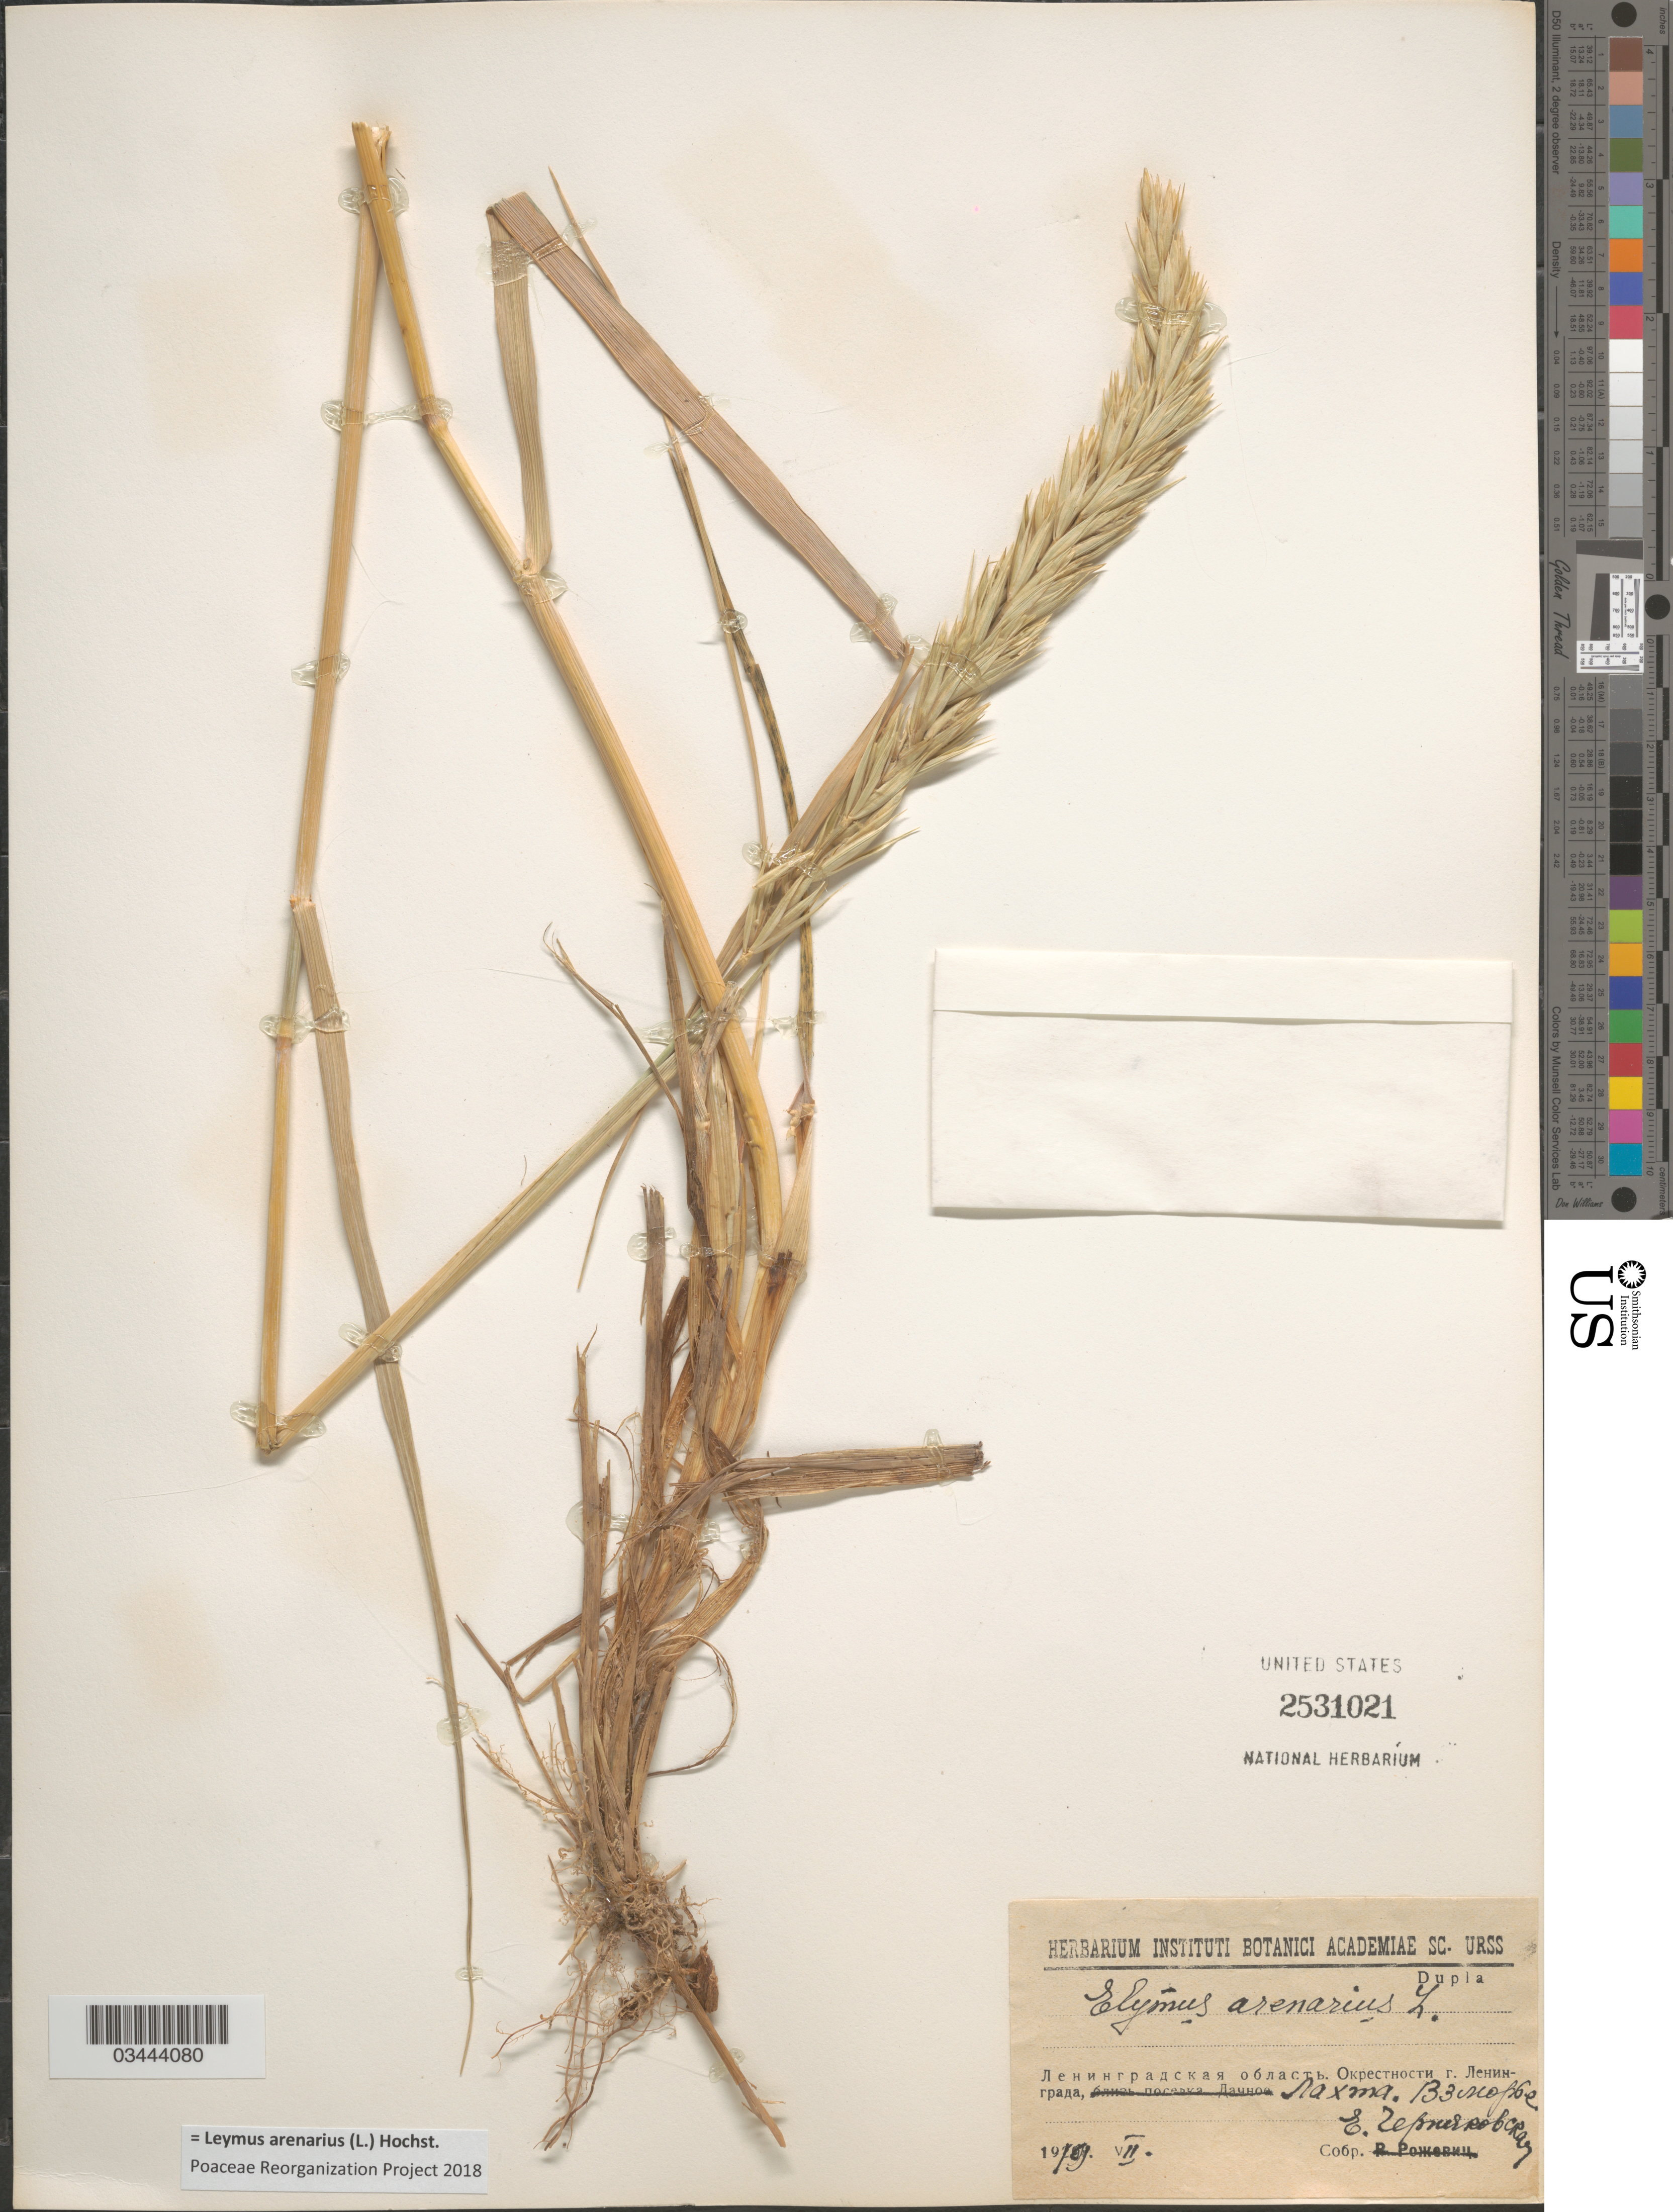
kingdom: Plantae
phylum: Tracheophyta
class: Liliopsida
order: Poales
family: Poaceae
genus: Leymus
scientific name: Leymus arenarius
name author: (L.) Hochst.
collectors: E. Chernyakovskaya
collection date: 1919-07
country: Russian Federation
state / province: Leningrad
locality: Lakhta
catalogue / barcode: US 2531021